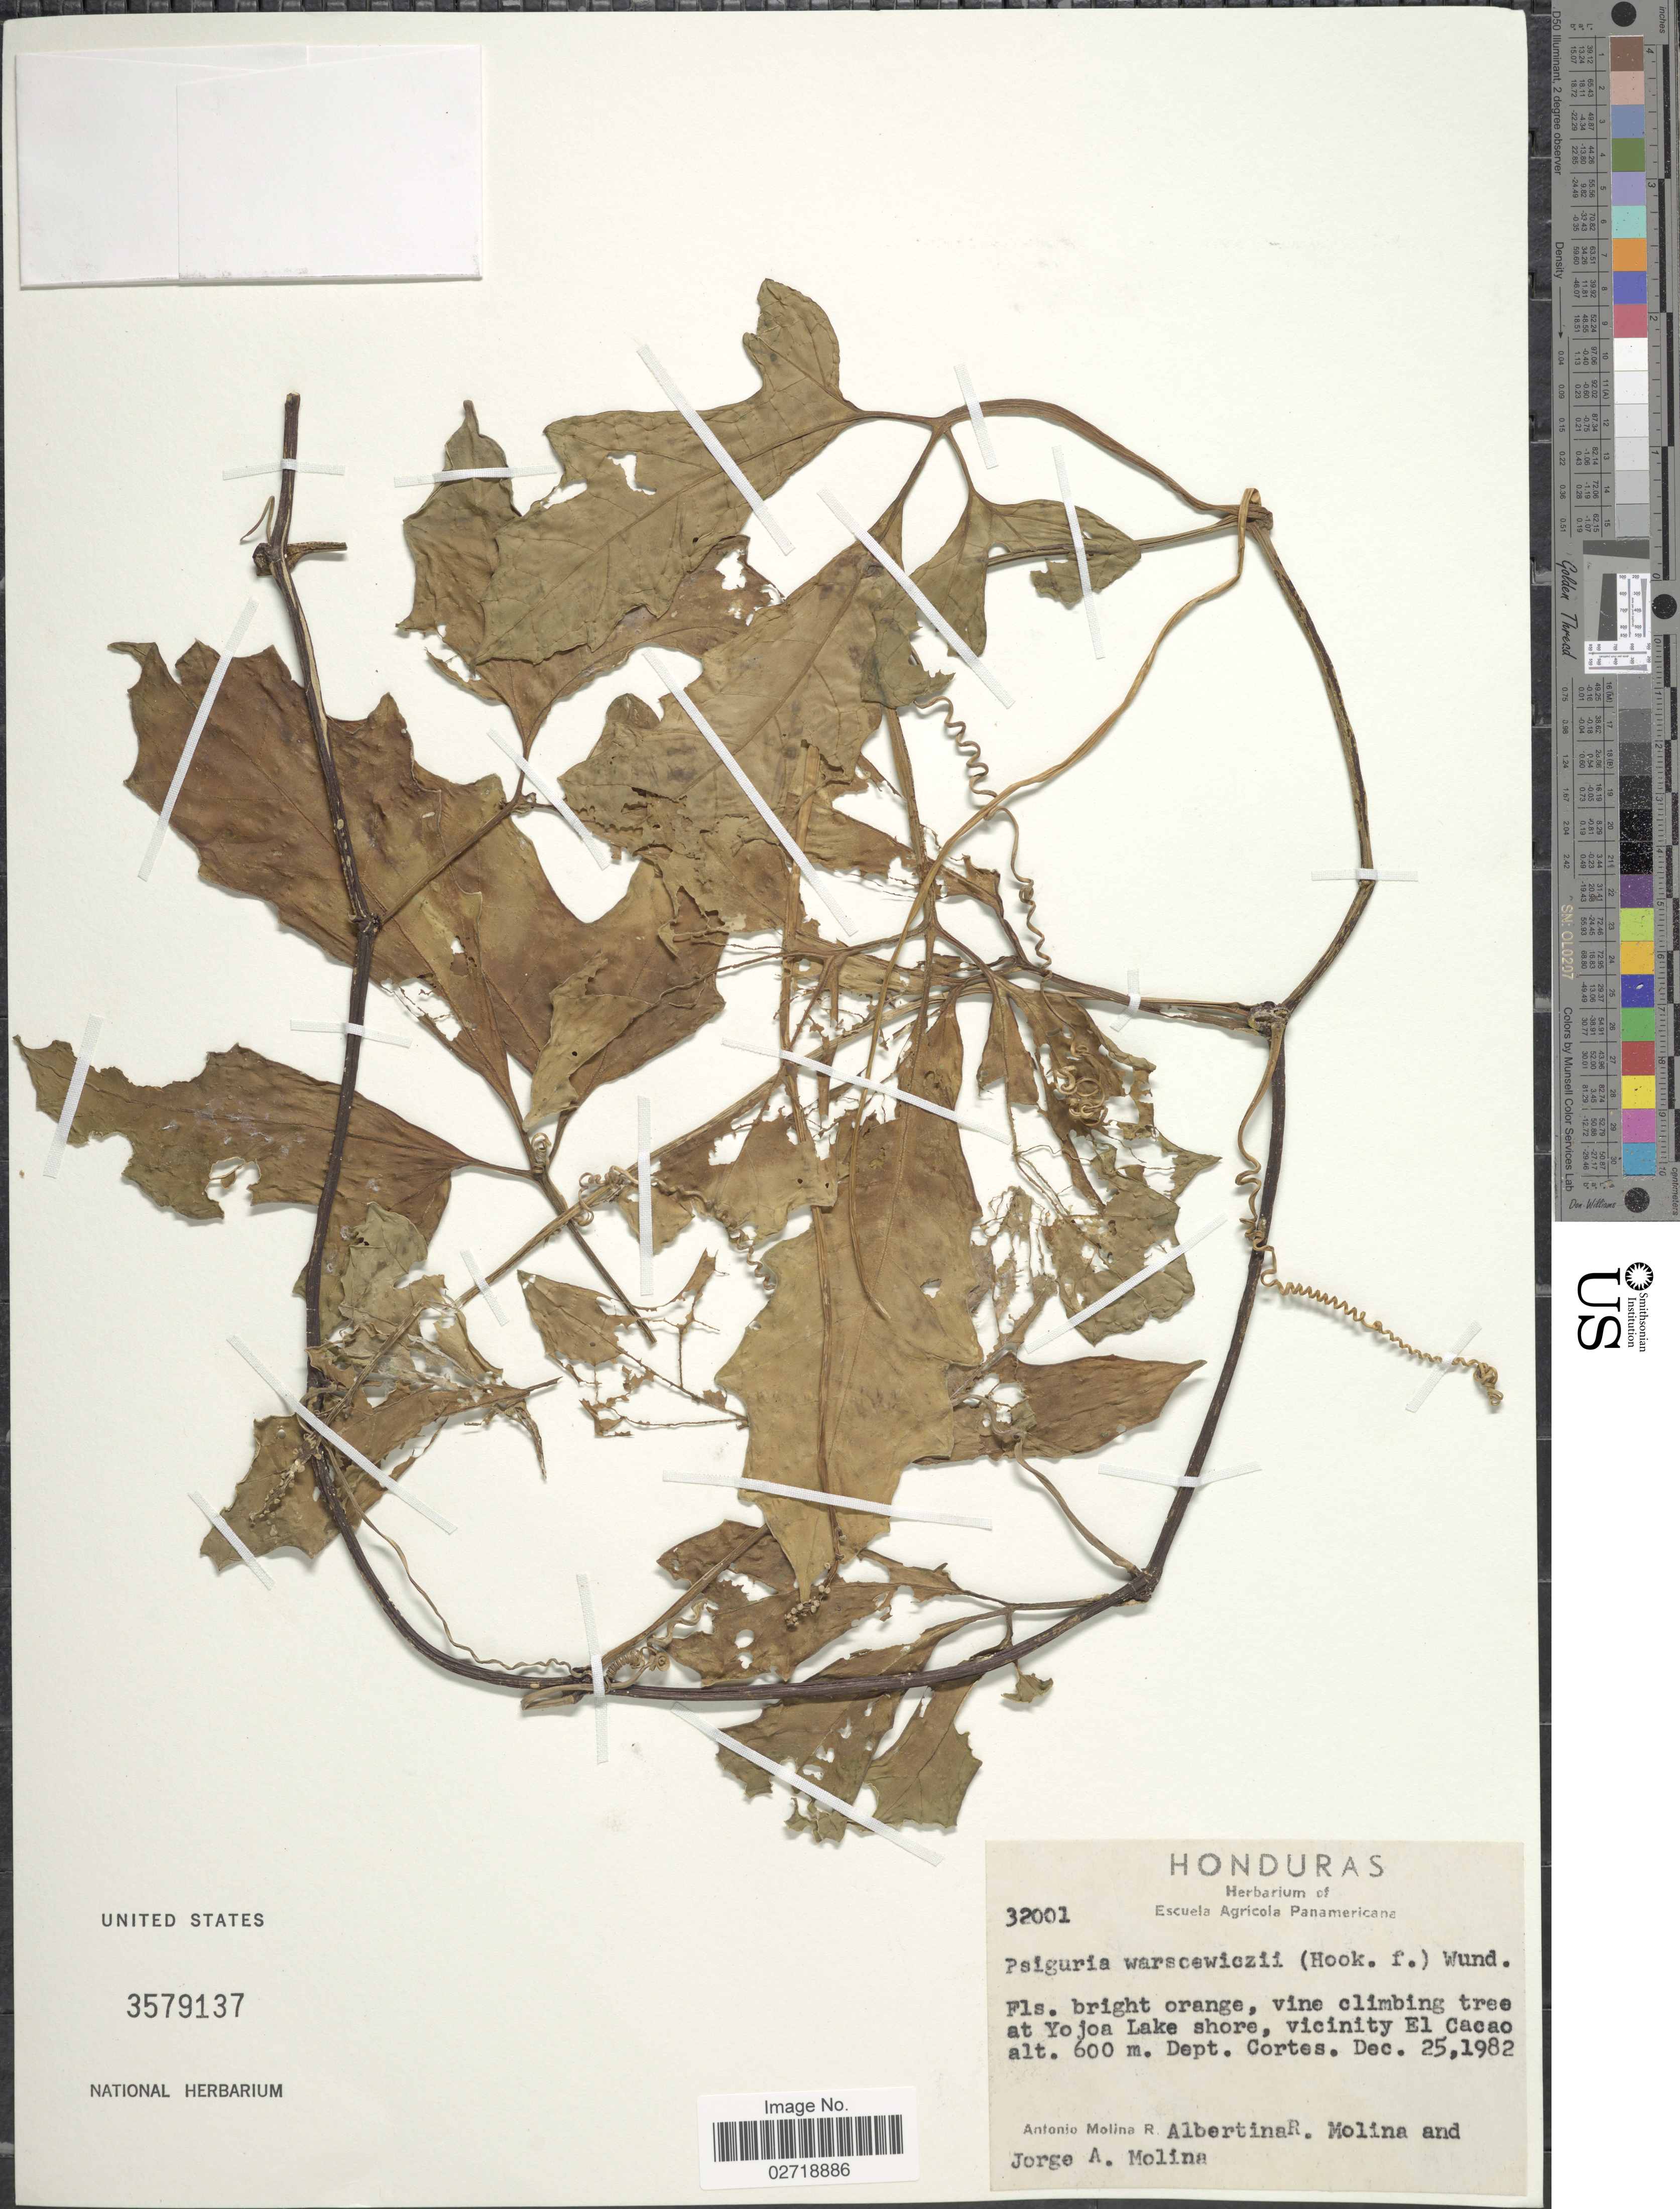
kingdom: Plantae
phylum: Tracheophyta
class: Magnoliopsida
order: Cucurbitales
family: Cucurbitaceae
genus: Psiguria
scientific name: Psiguria warscewiczii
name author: (Hook. f.) Wunderlin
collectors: A. Molina R., A. R. Molina & J. A. Molina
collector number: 32001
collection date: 1982-12-25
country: Honduras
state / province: Cortés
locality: Yojoa Lake shore, vicinity El Cacao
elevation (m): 600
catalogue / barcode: US 3579137